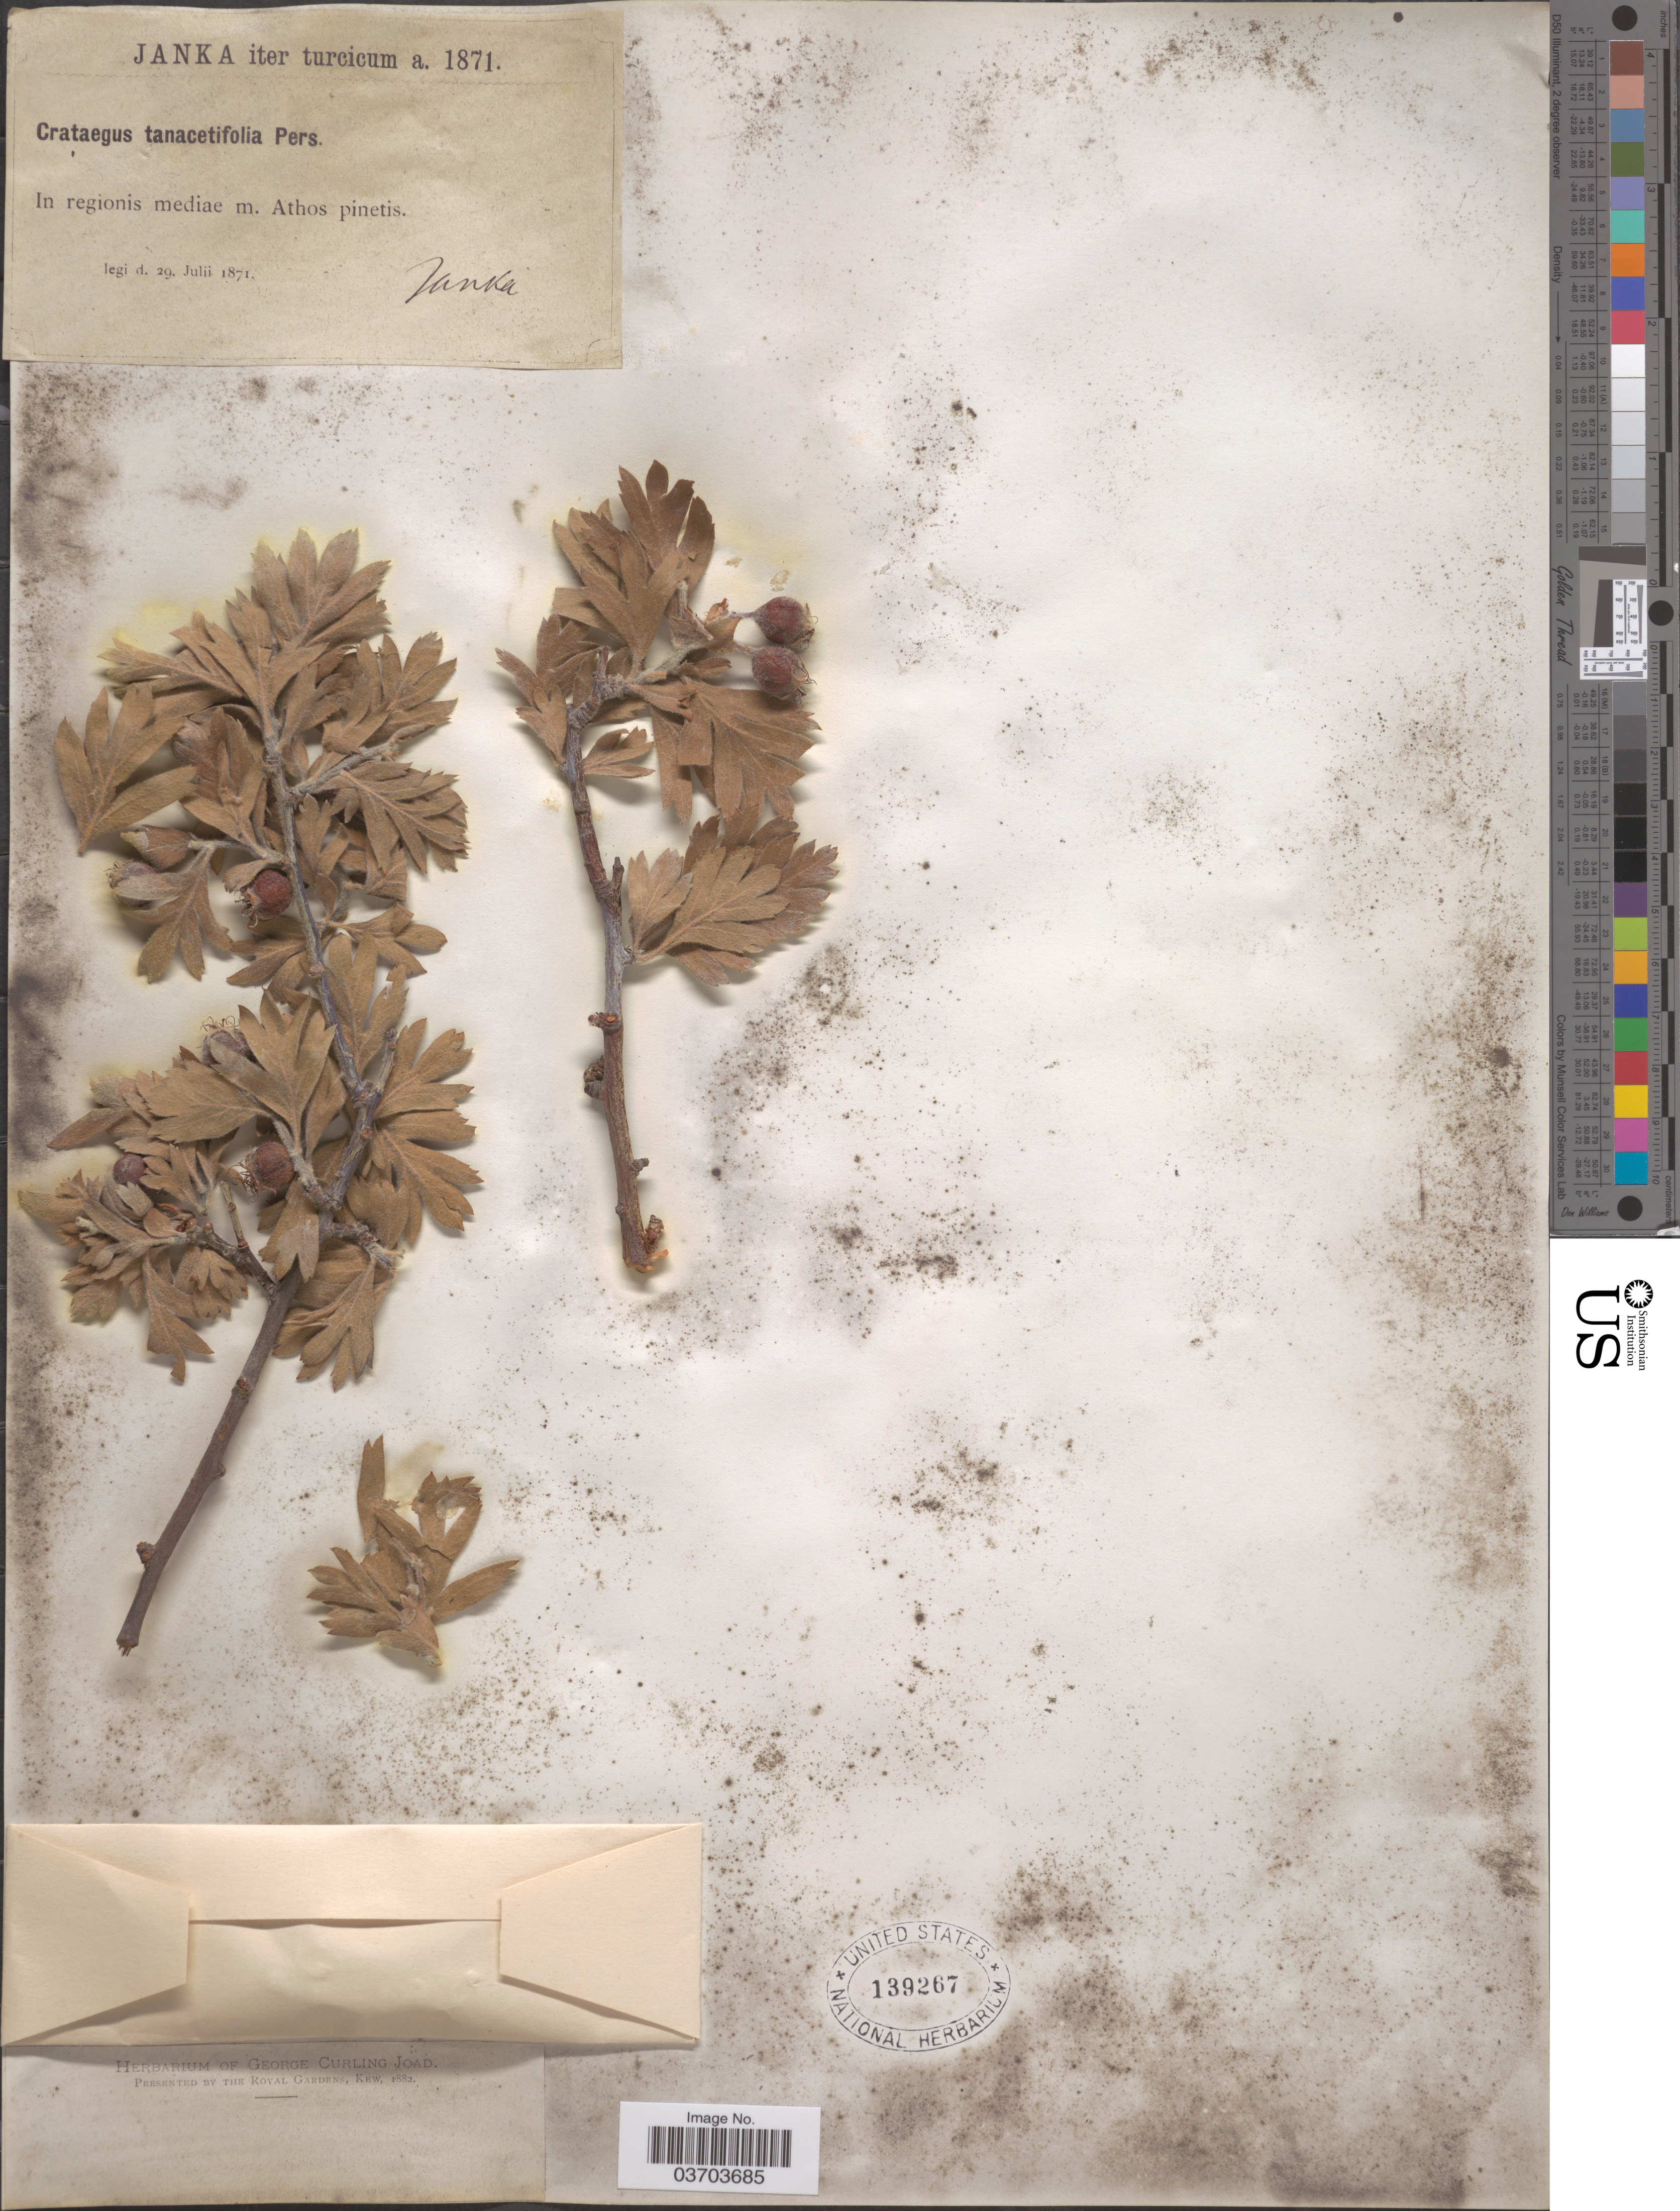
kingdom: Plantae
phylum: Tracheophyta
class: Magnoliopsida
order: Rosales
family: Rosaceae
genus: Crataegus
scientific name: Crataegus tanacetifolia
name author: (Poir.) Pers.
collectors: V. Janka von Bulcs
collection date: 1871-07-29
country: Greece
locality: Iter turcicum. In regionis mediae m. Athos pinetis.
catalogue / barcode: US 139267